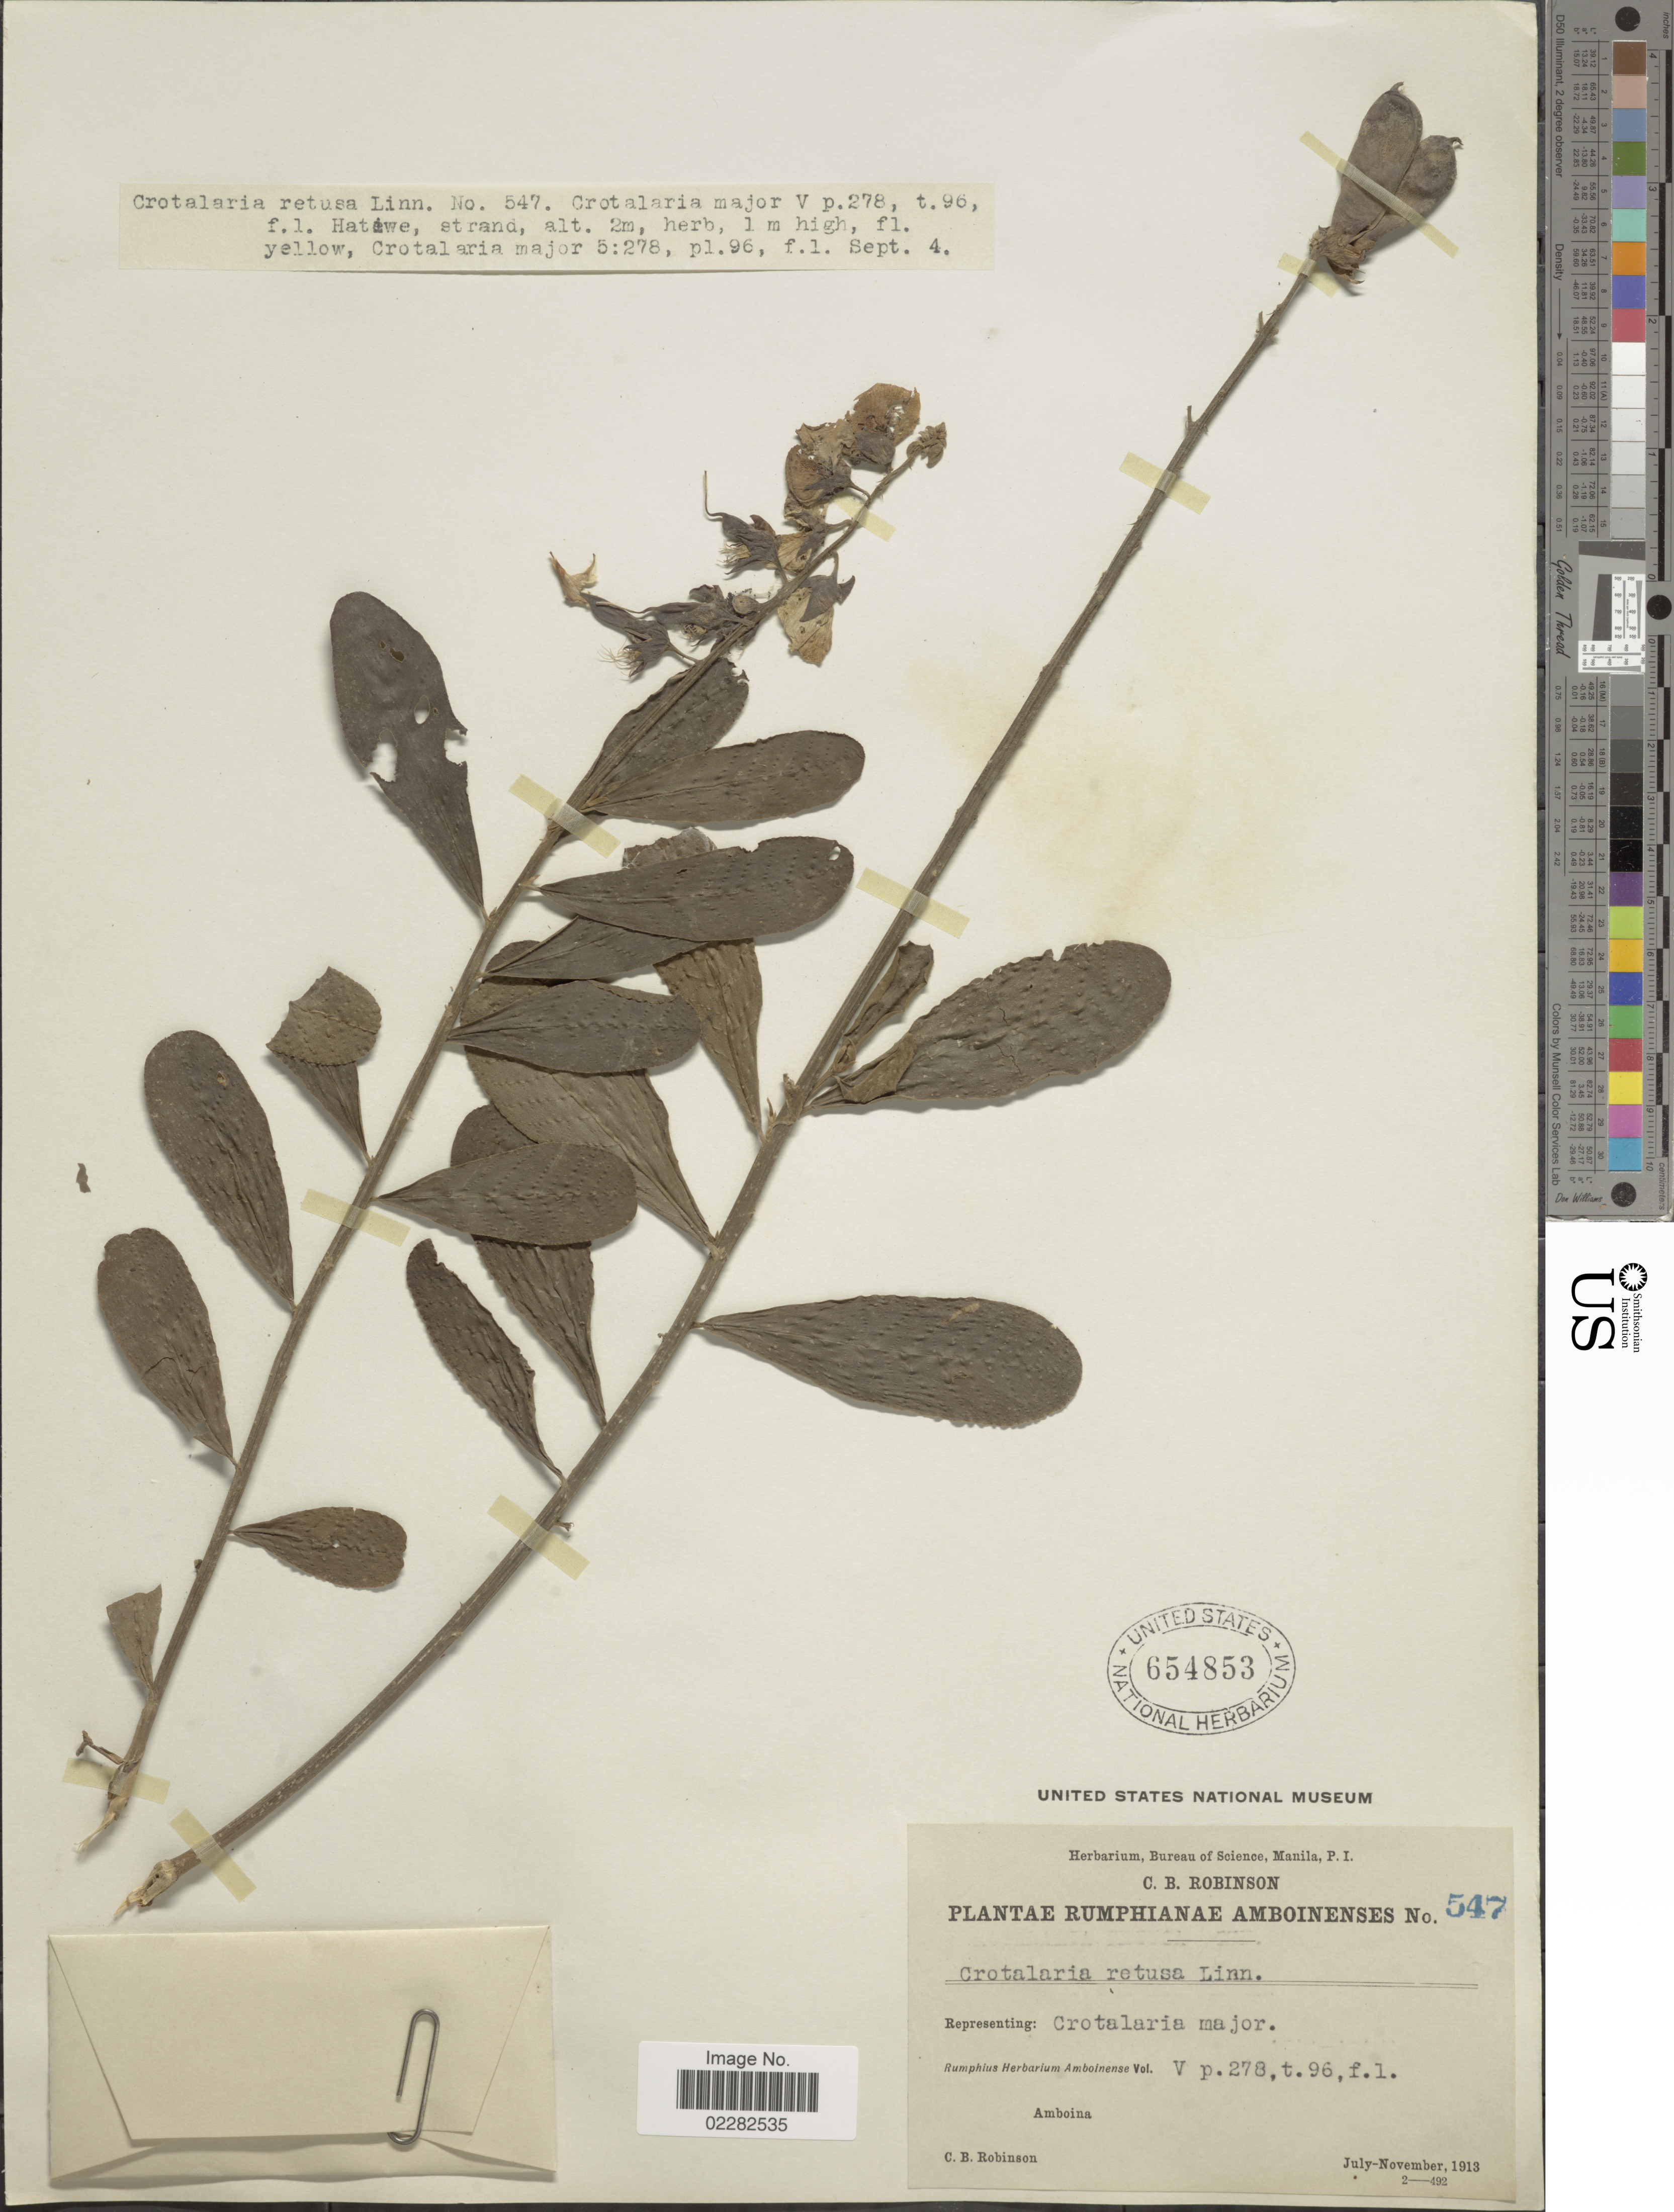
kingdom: Plantae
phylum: Tracheophyta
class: Magnoliopsida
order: Fabales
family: Fabaceae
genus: Crotalaria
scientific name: Crotalaria retusa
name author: L.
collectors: C. Robinson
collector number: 547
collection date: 1913-07/1913-11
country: Indonesia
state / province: Maluku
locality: Amboina.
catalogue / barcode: US 654853